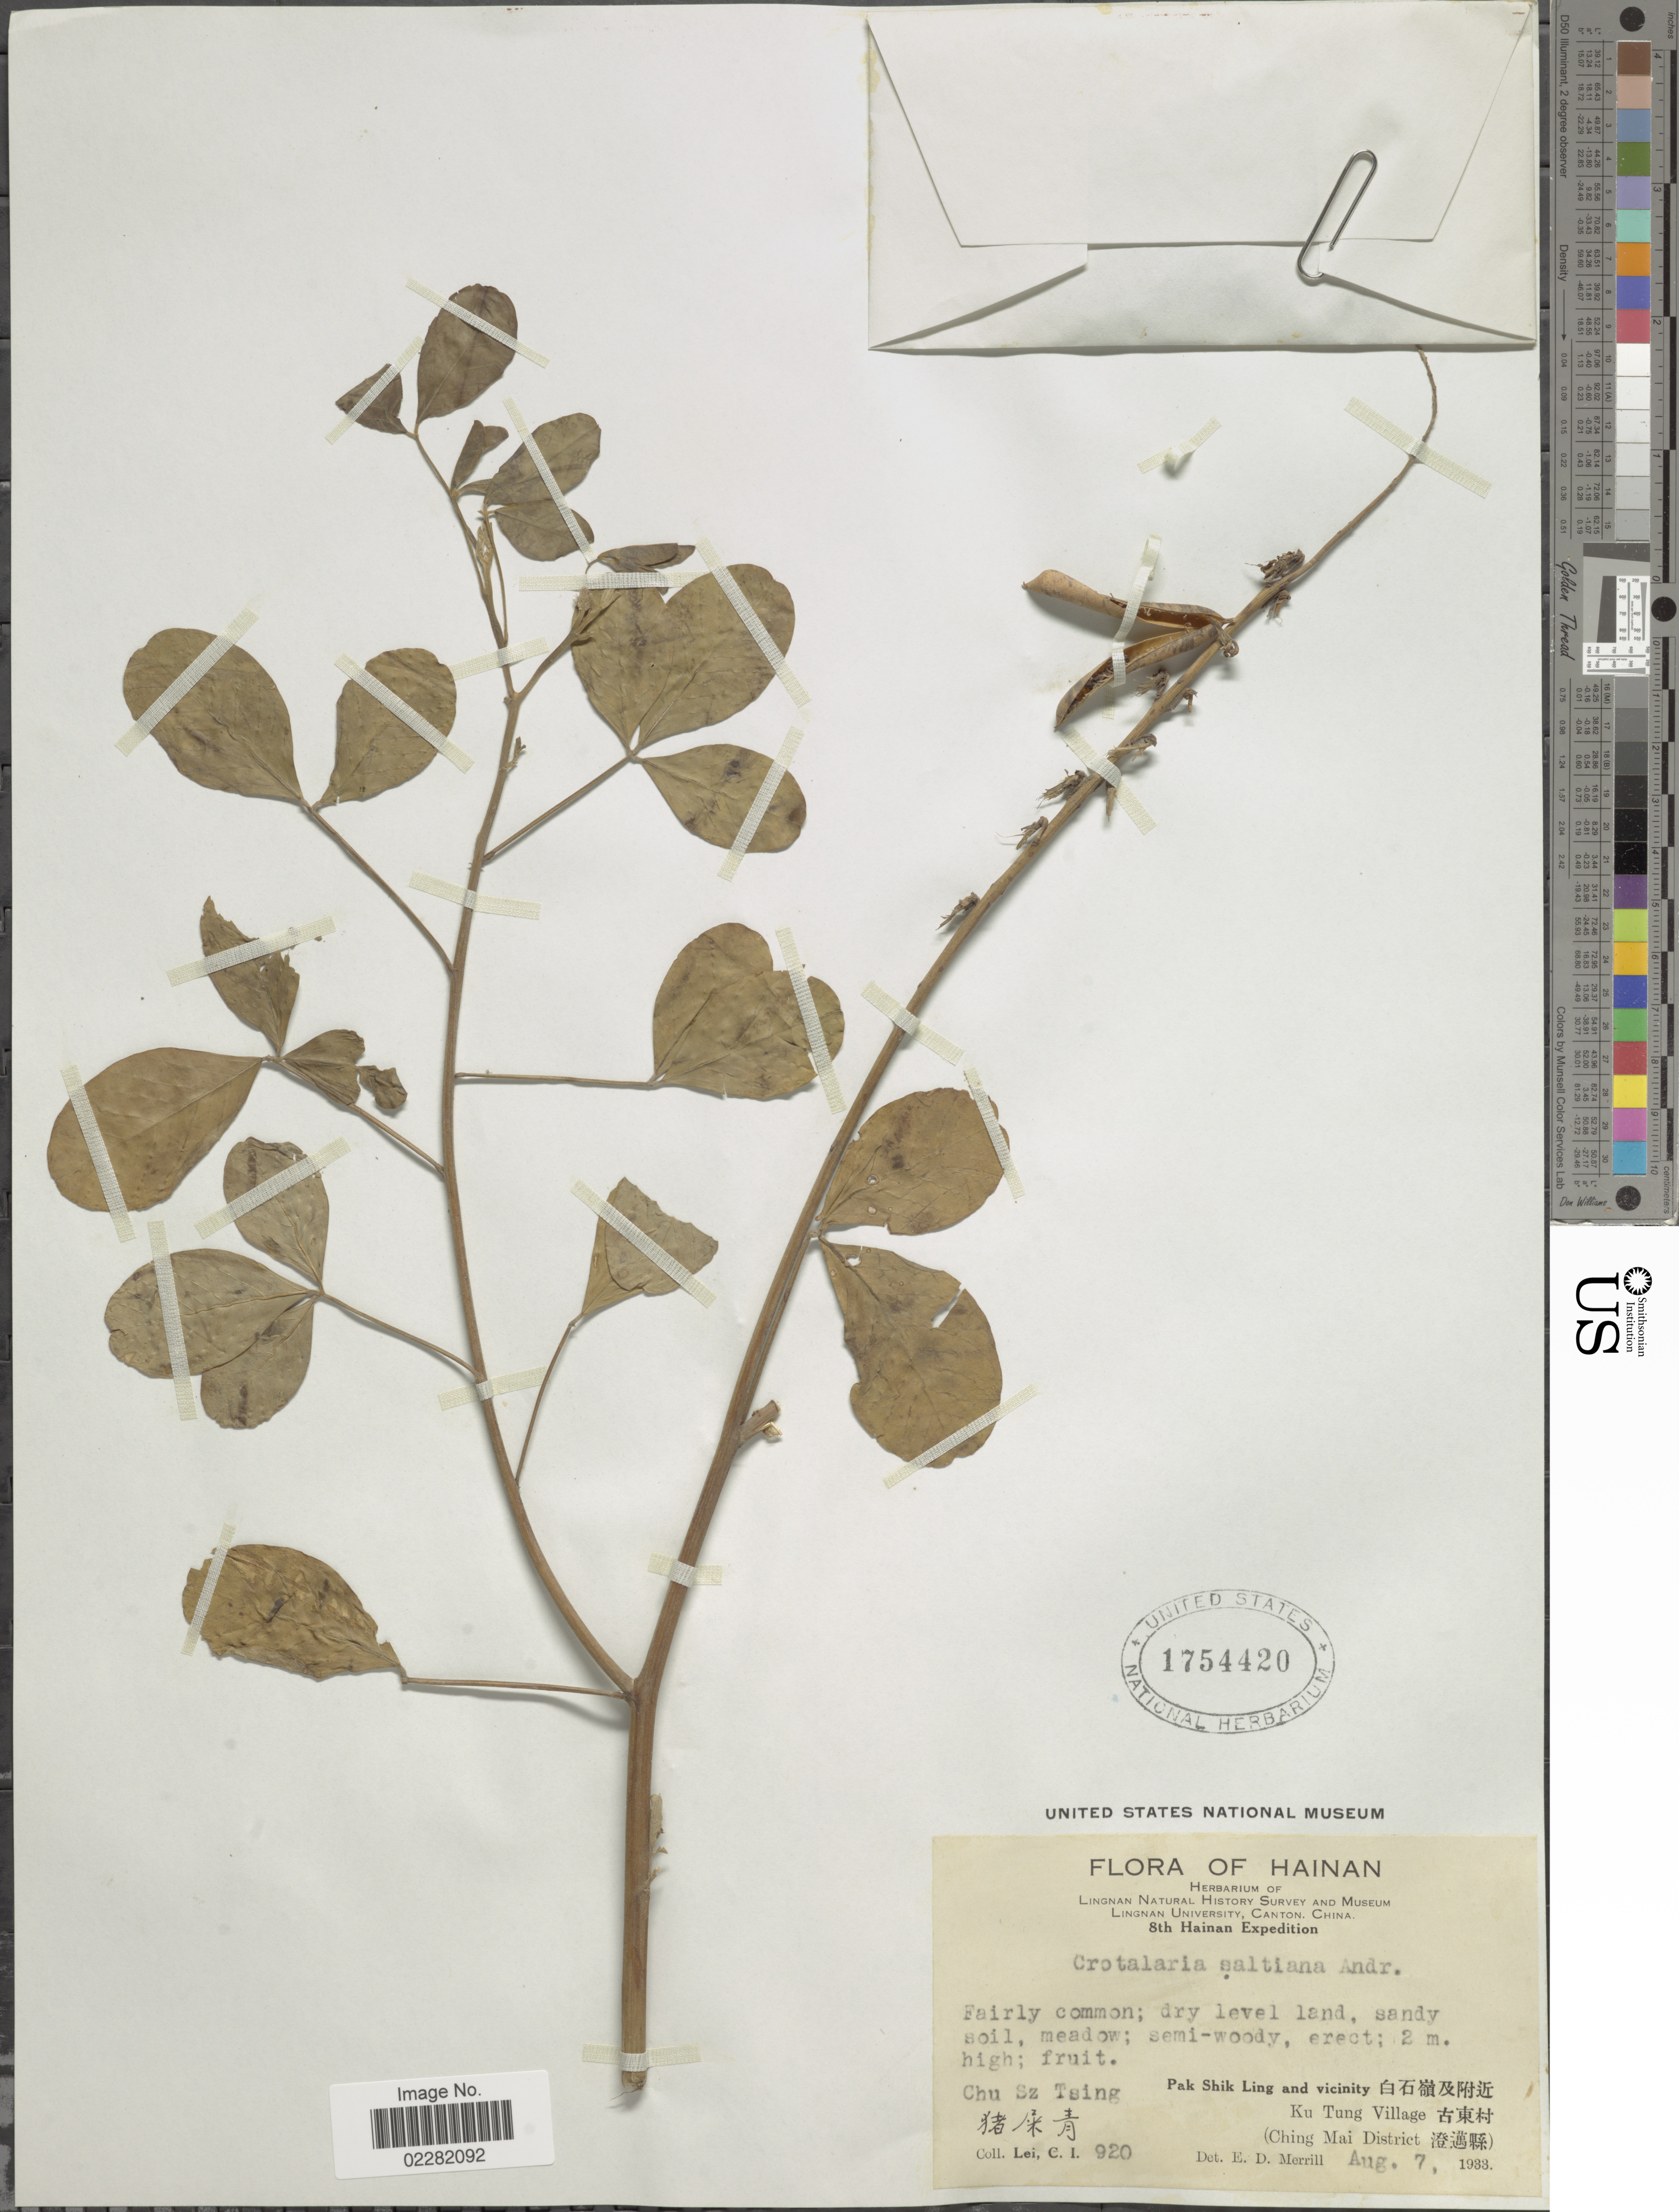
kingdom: Plantae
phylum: Tracheophyta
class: Magnoliopsida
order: Fabales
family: Fabaceae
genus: Crotalaria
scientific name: Crotalaria pallida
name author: Aiton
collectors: C. I. Lei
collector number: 920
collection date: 1933-08-07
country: China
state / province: Hainan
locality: Hainan, Chu Sz Tsing [unsure placement] Pak Shik Ling and vicinity Ku Tung Village Ching Mai District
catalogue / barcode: US 1754420